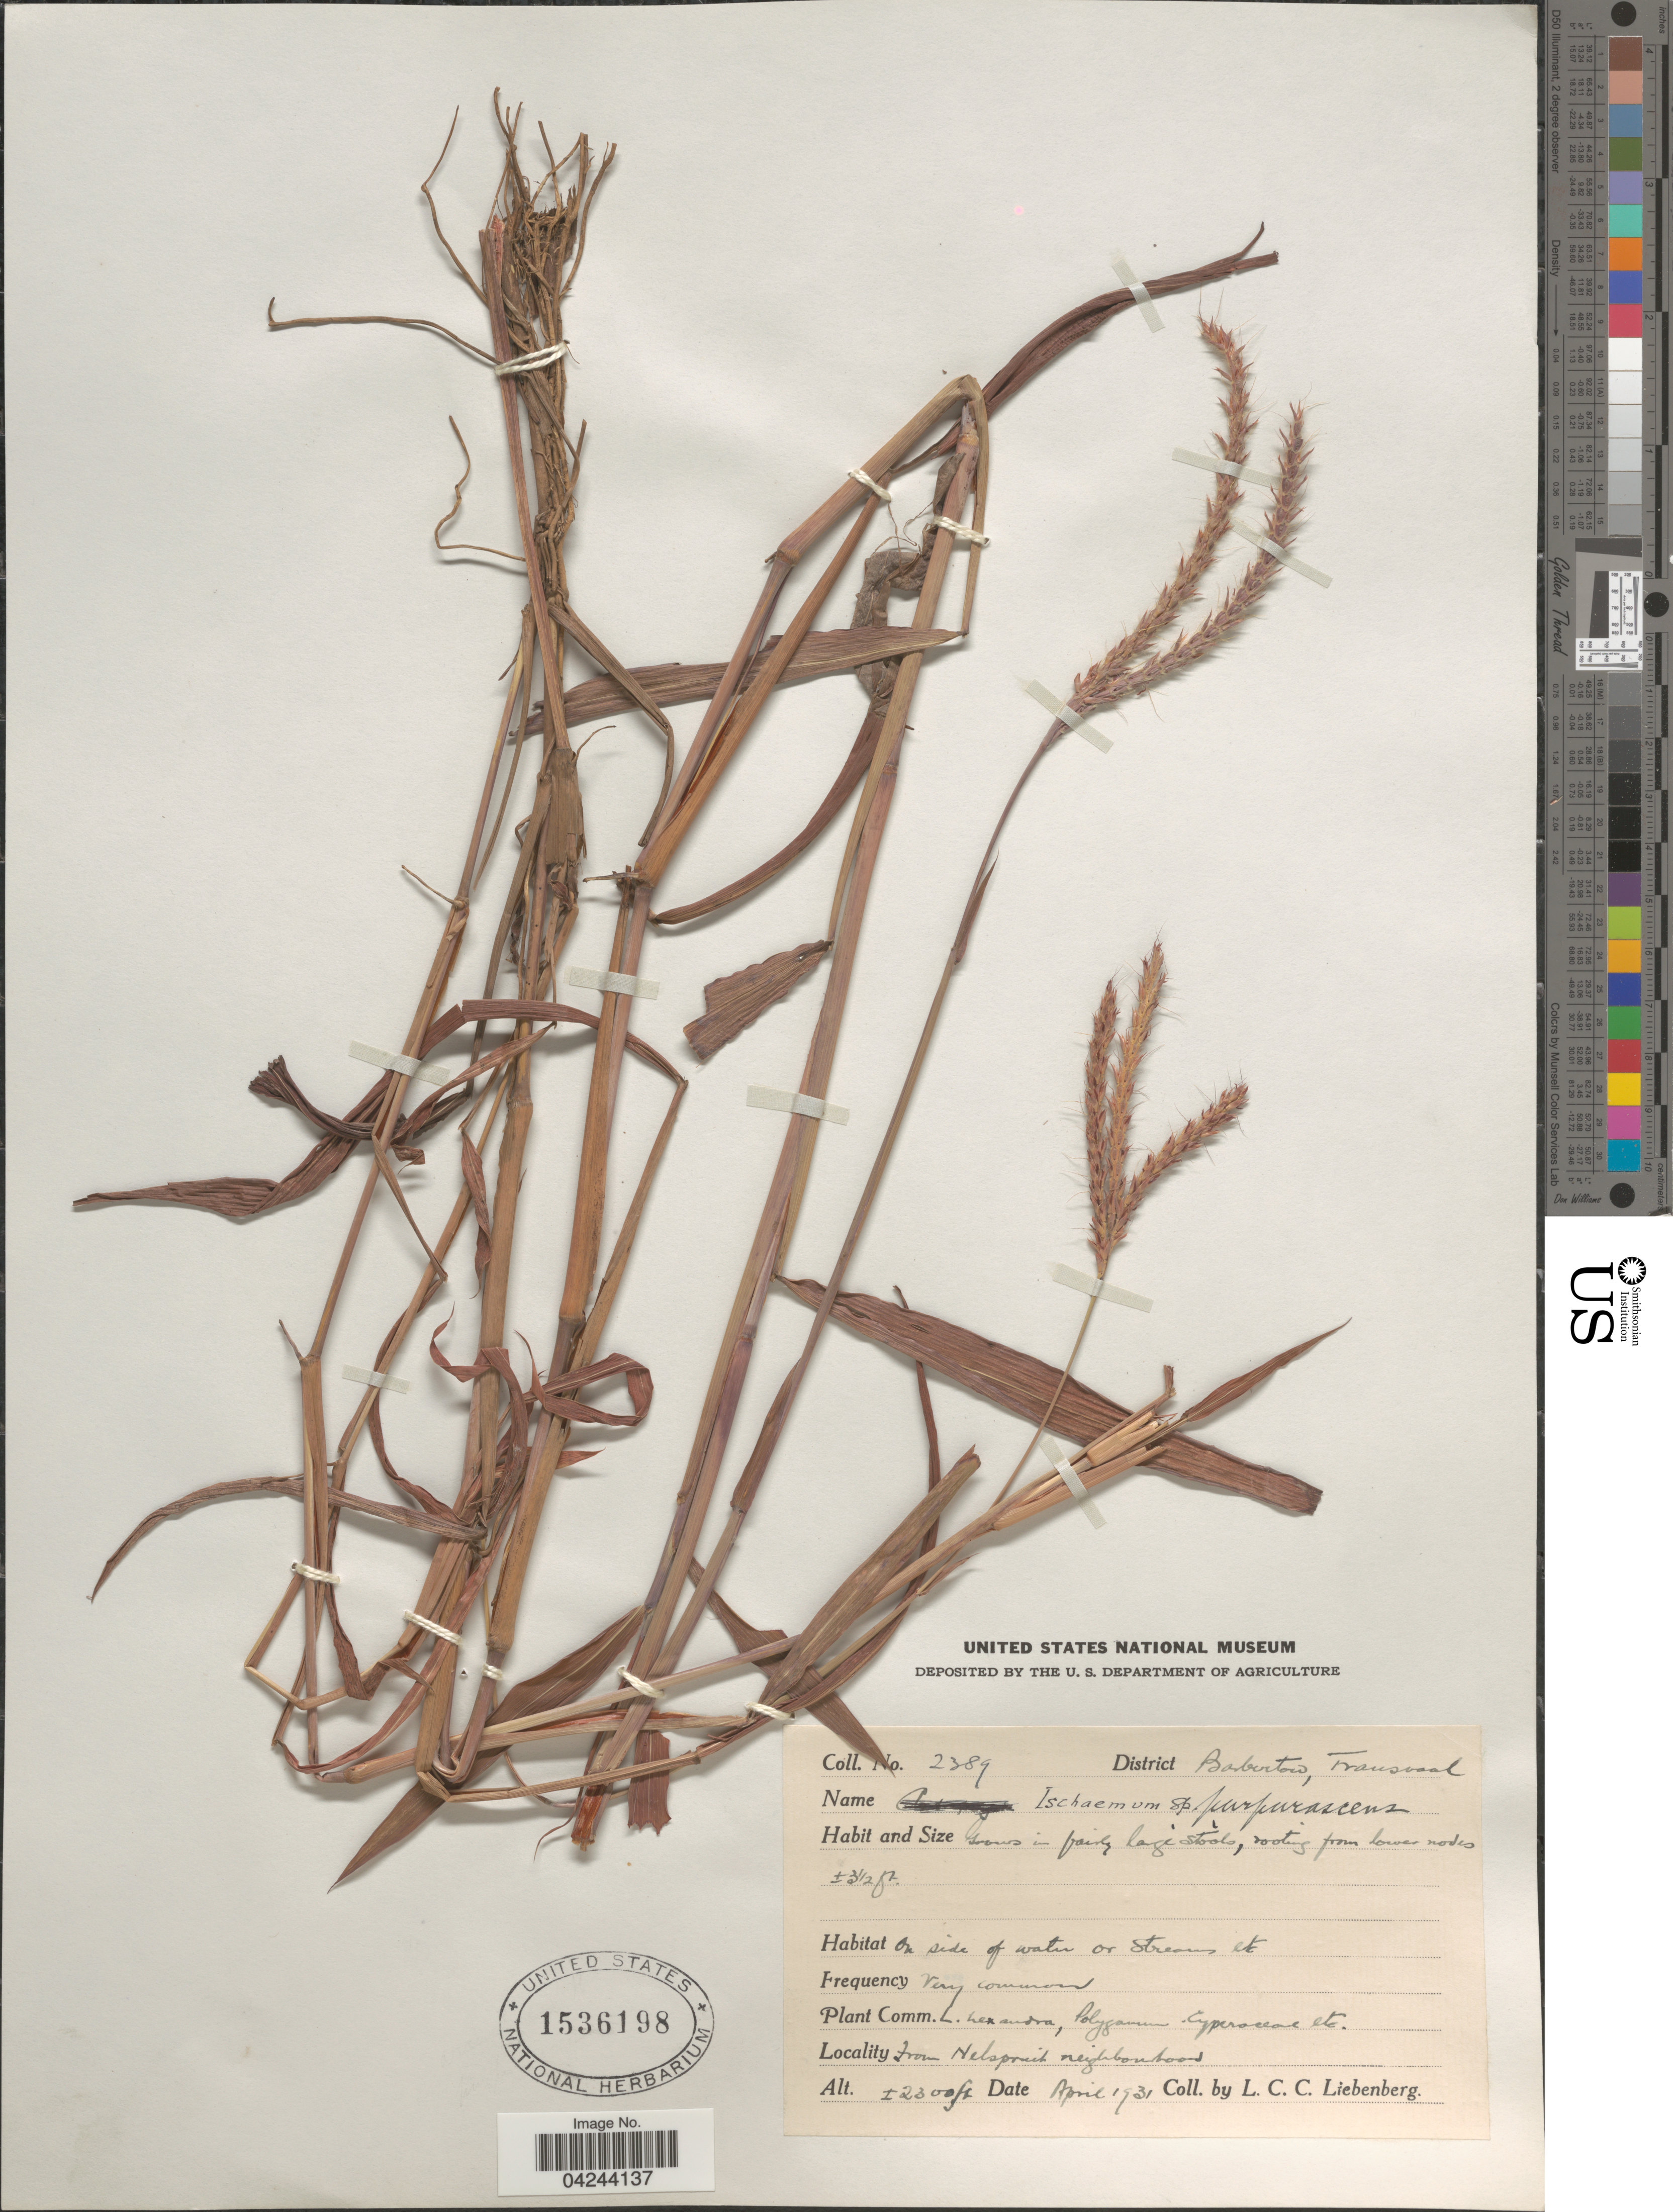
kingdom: Plantae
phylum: Tracheophyta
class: Liliopsida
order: Poales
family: Poaceae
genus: Ischaemum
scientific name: Ischaemum polystachyum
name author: J. Presl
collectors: L. Liebenberg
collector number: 2389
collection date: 1931-04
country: South Africa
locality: District Barberton, Transvaal. From Nelspruit neighborhood.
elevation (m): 701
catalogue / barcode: US 1536198